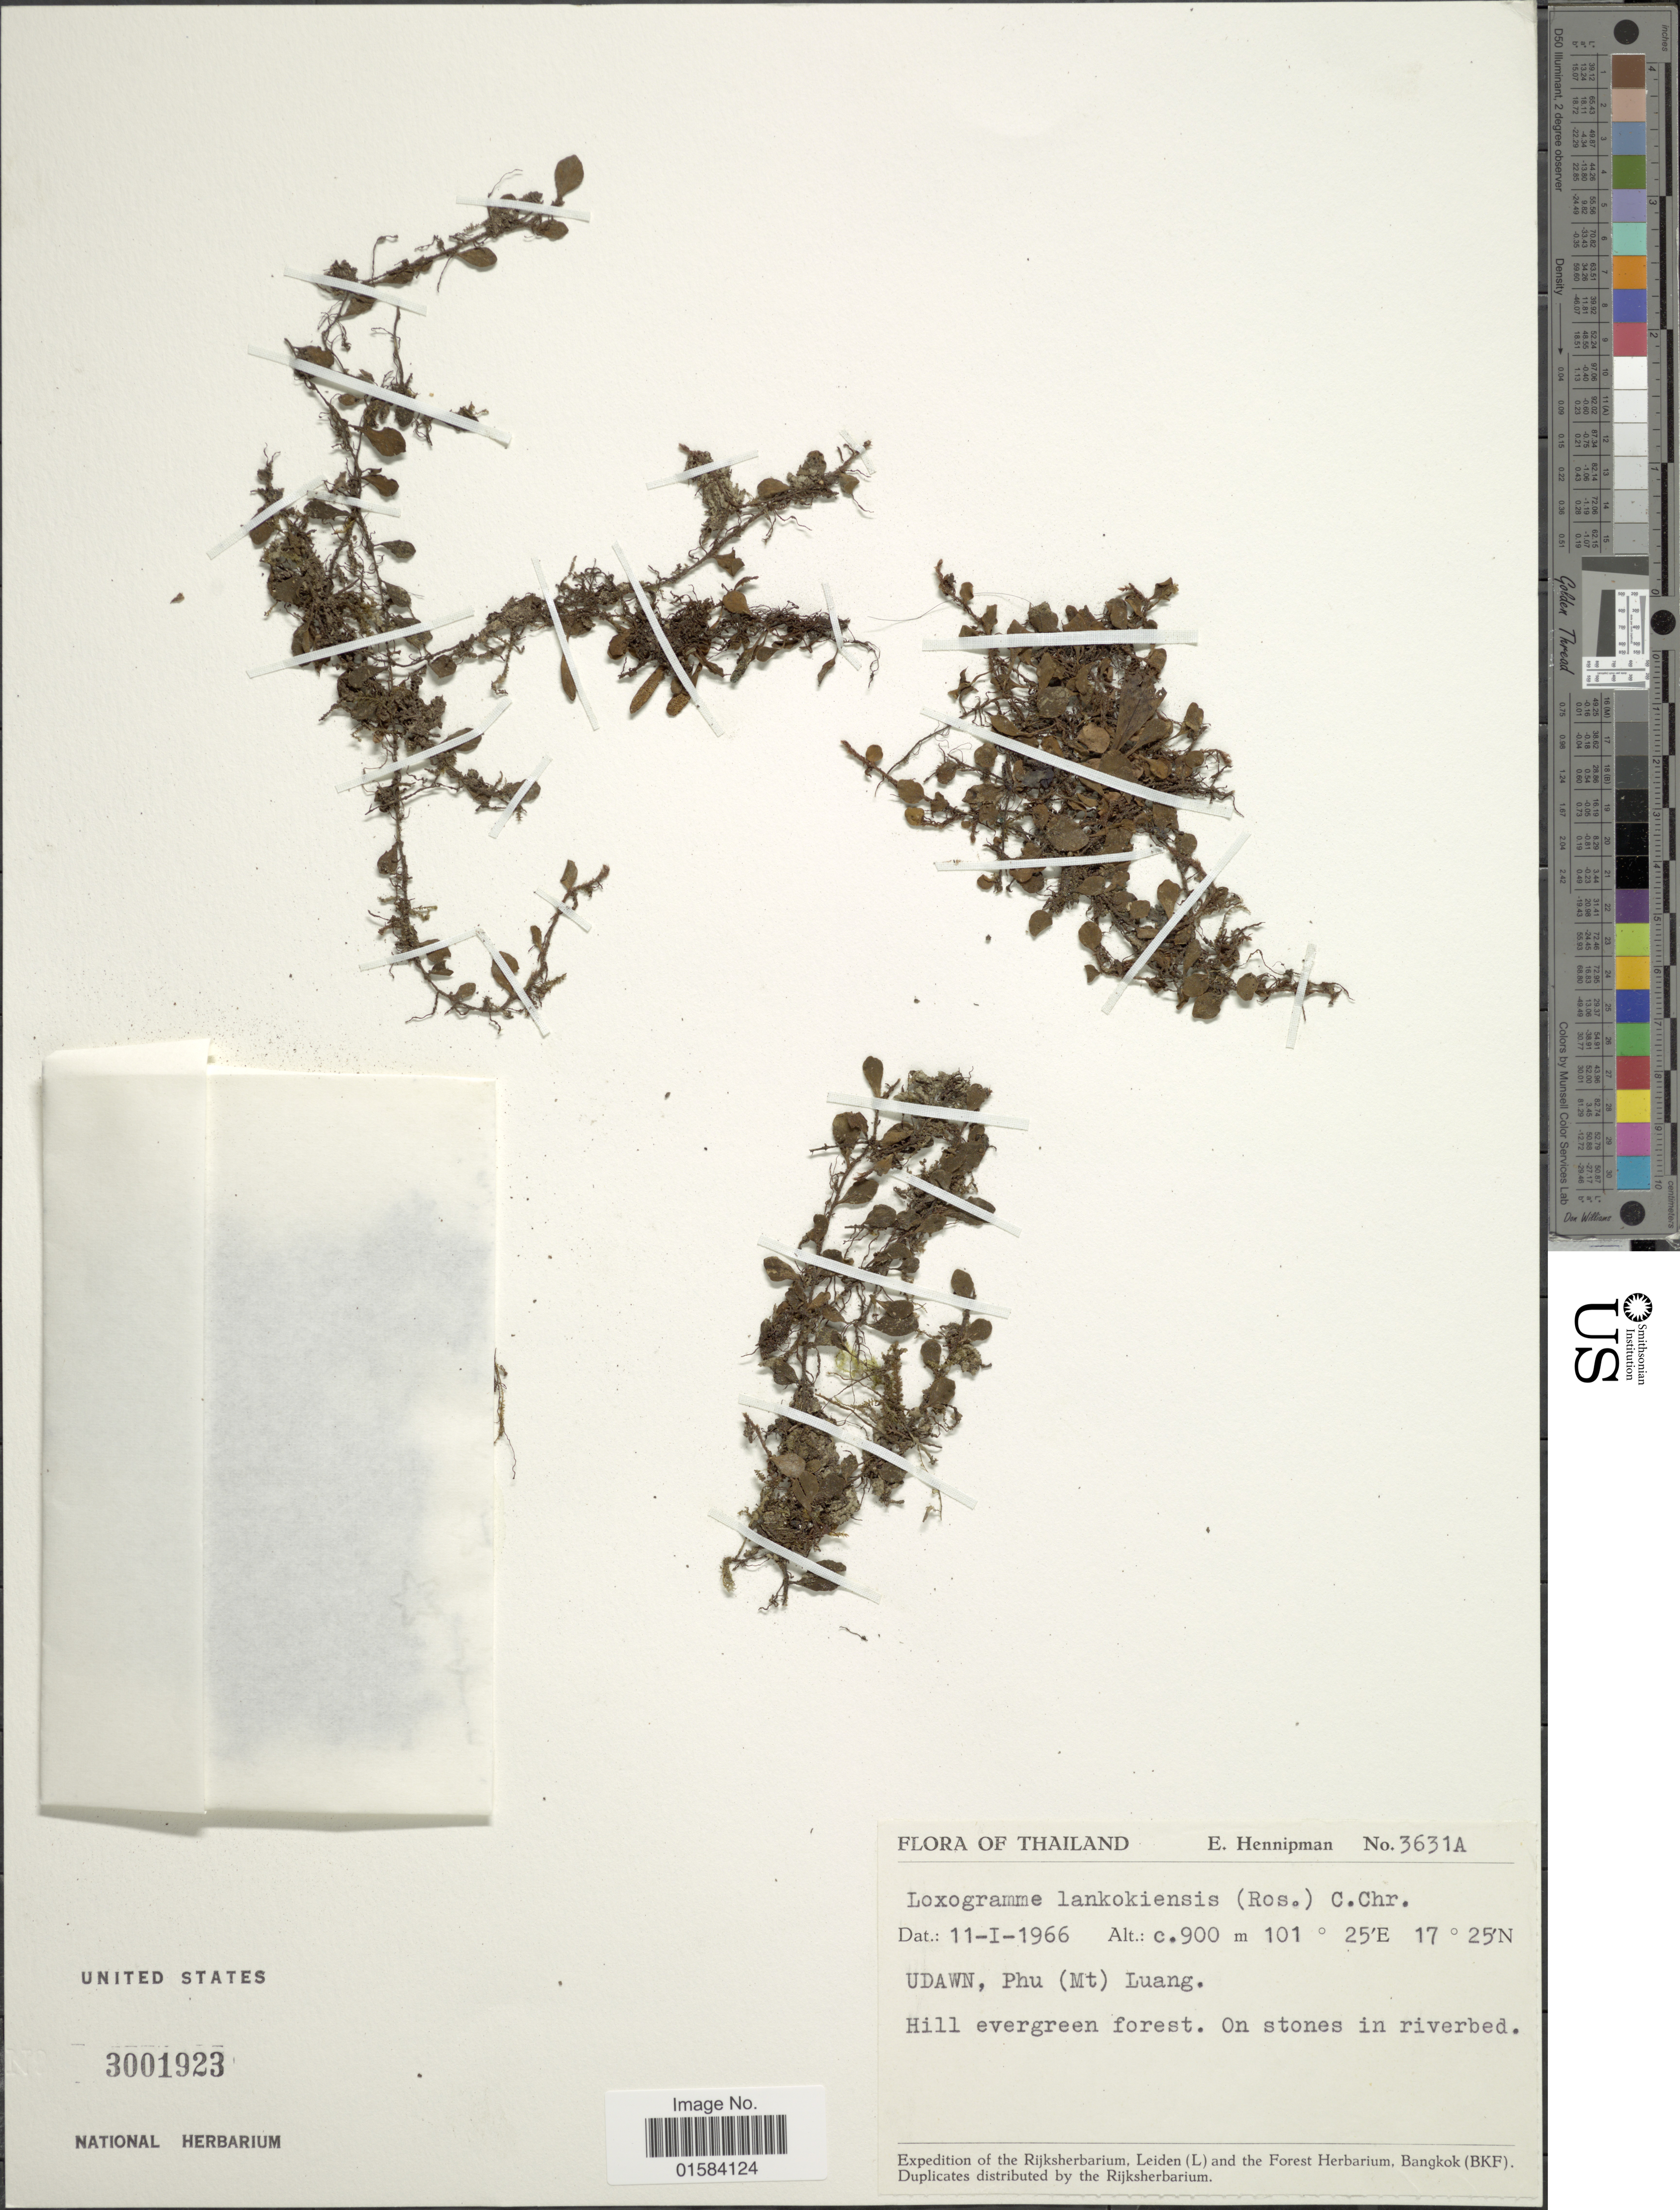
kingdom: Plantae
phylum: Tracheophyta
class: Polypodiopsida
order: Polypodiales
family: Polypodiaceae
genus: Loxogramme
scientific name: Loxogramme lankokiensis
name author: (Rosenst.) C. Chr.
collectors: E. Hennipman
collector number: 3631A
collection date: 1966-01-11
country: Thailand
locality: Udawn, Phu (Mt) Luang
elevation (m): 900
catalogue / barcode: US 3001923